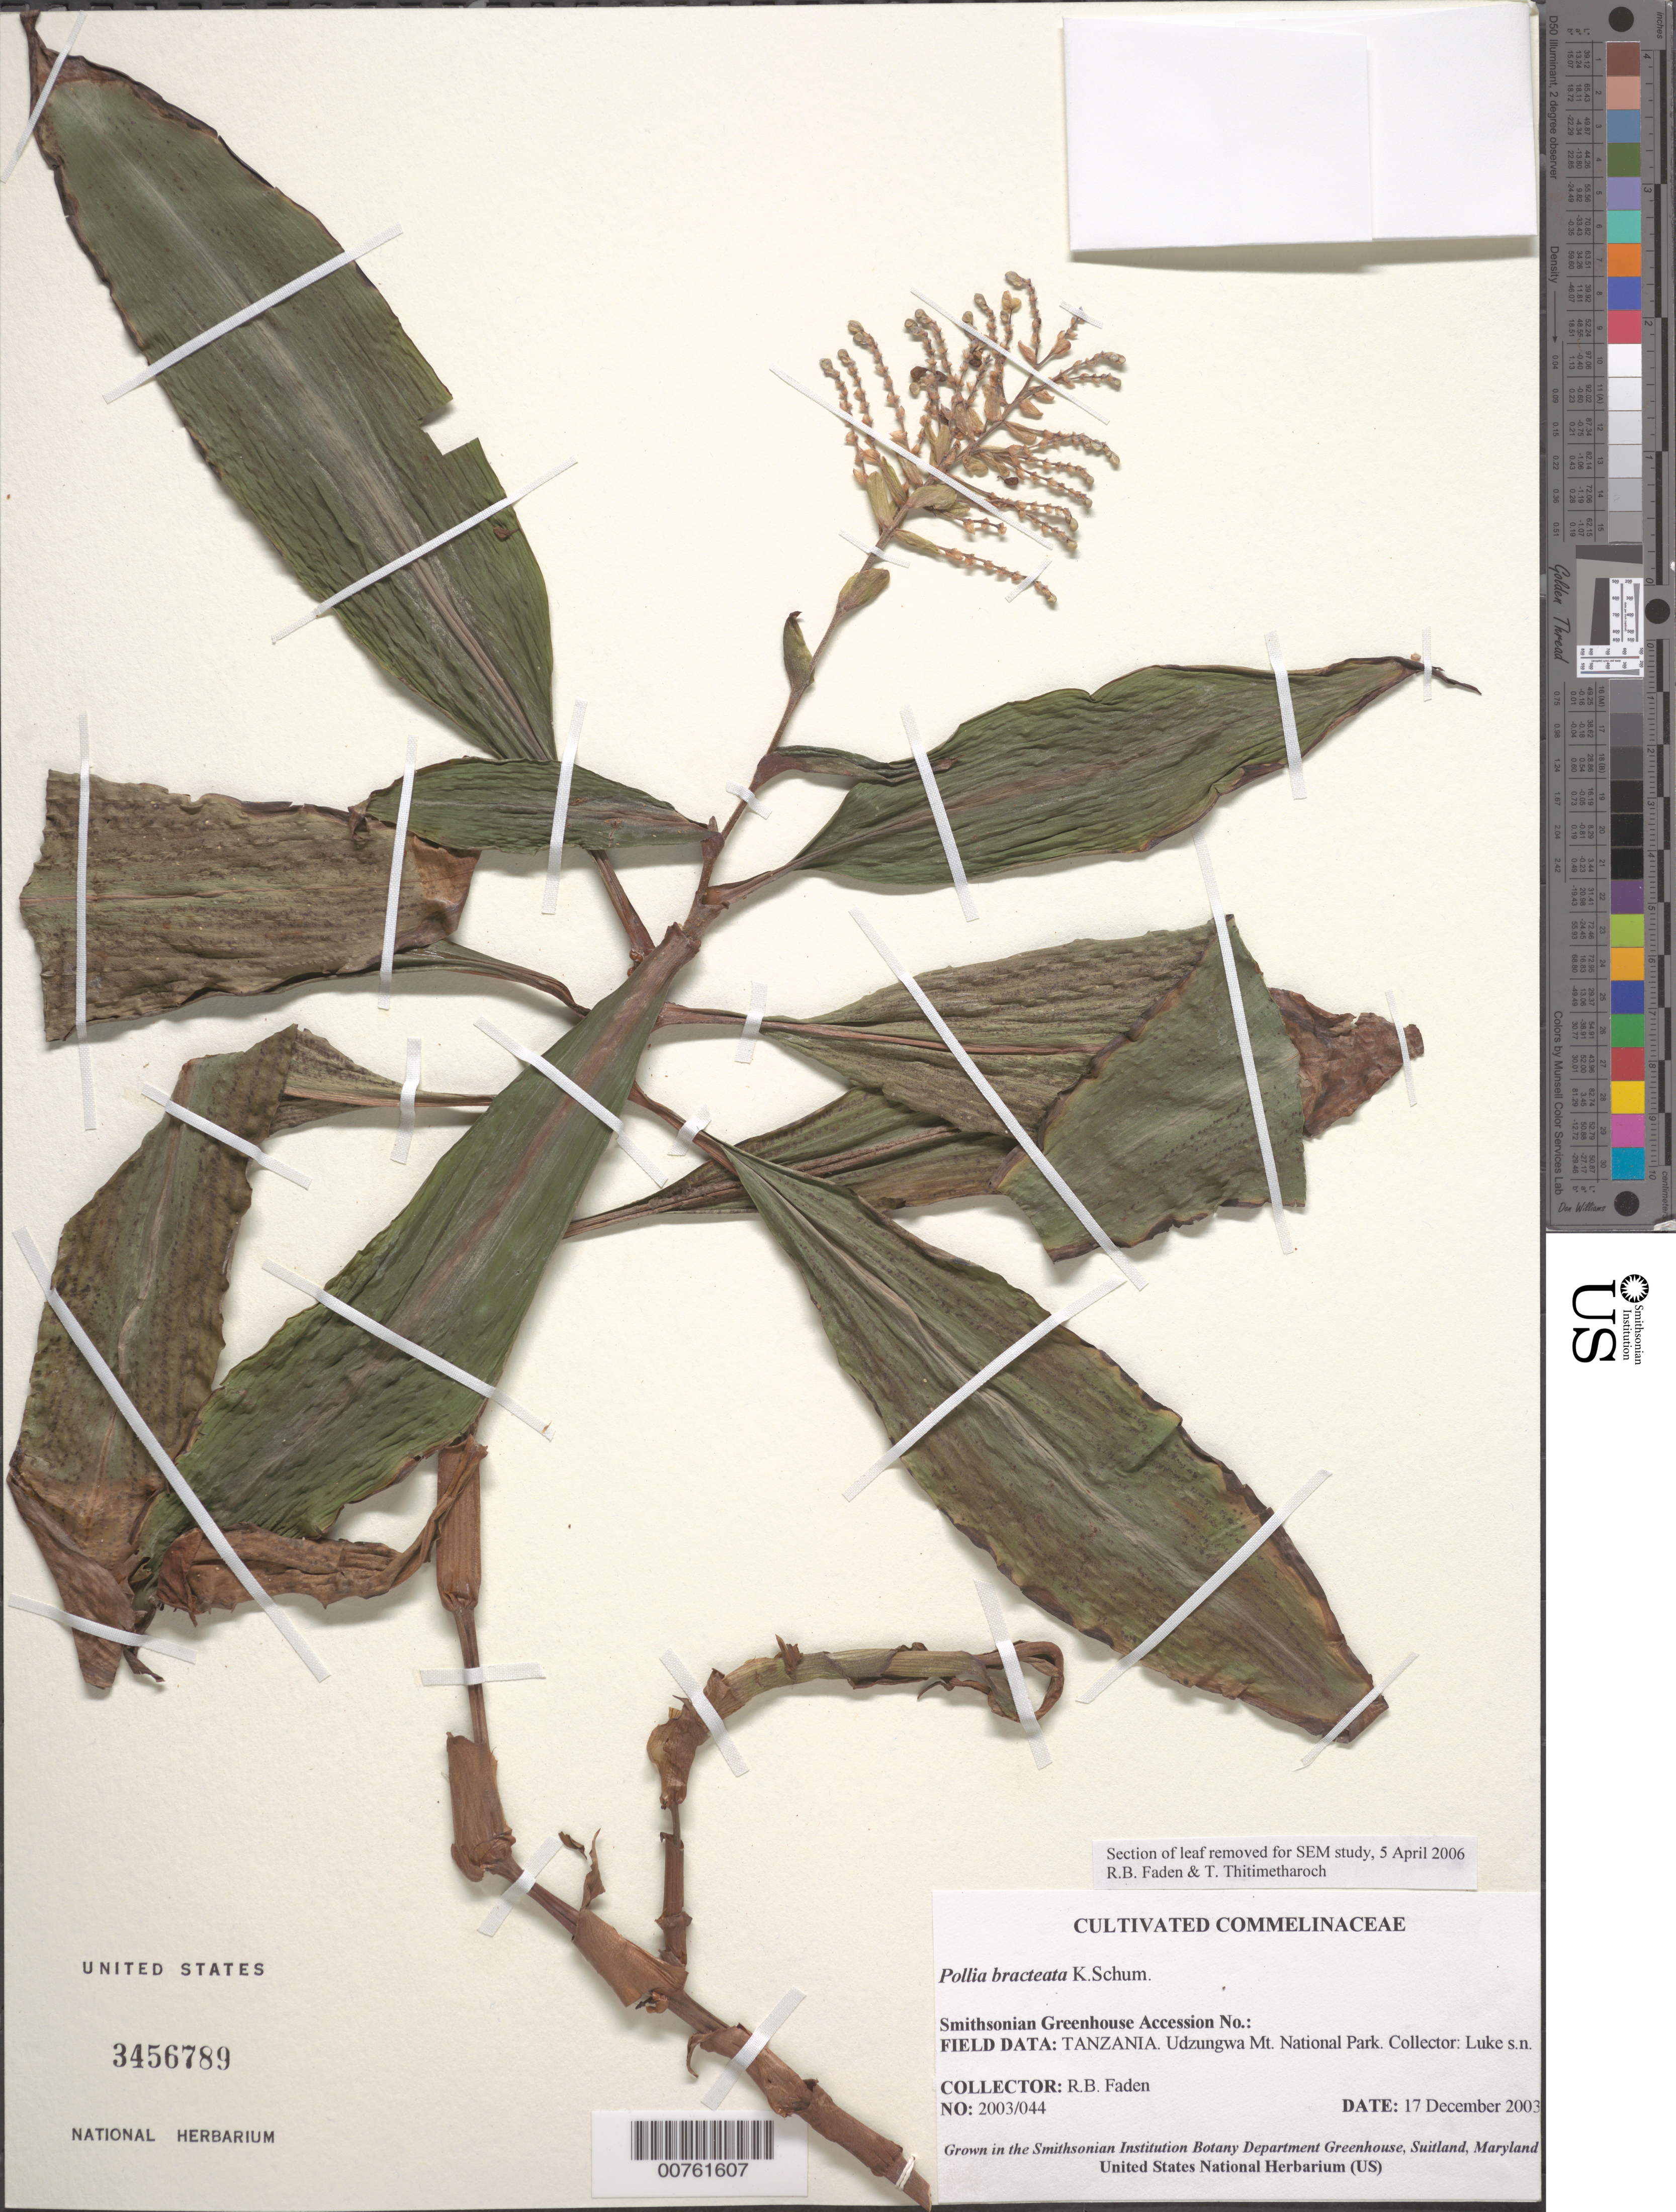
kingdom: Plantae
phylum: Tracheophyta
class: Liliopsida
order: Commelinales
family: Commelinaceae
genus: Pollia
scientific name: Pollia bracteata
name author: K. Schum.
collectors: R. B. Faden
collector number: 2003/044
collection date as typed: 17 Dec 2003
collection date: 2003-12-17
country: Tanzania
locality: Udzungwa Mt. National Park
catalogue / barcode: US 3456789